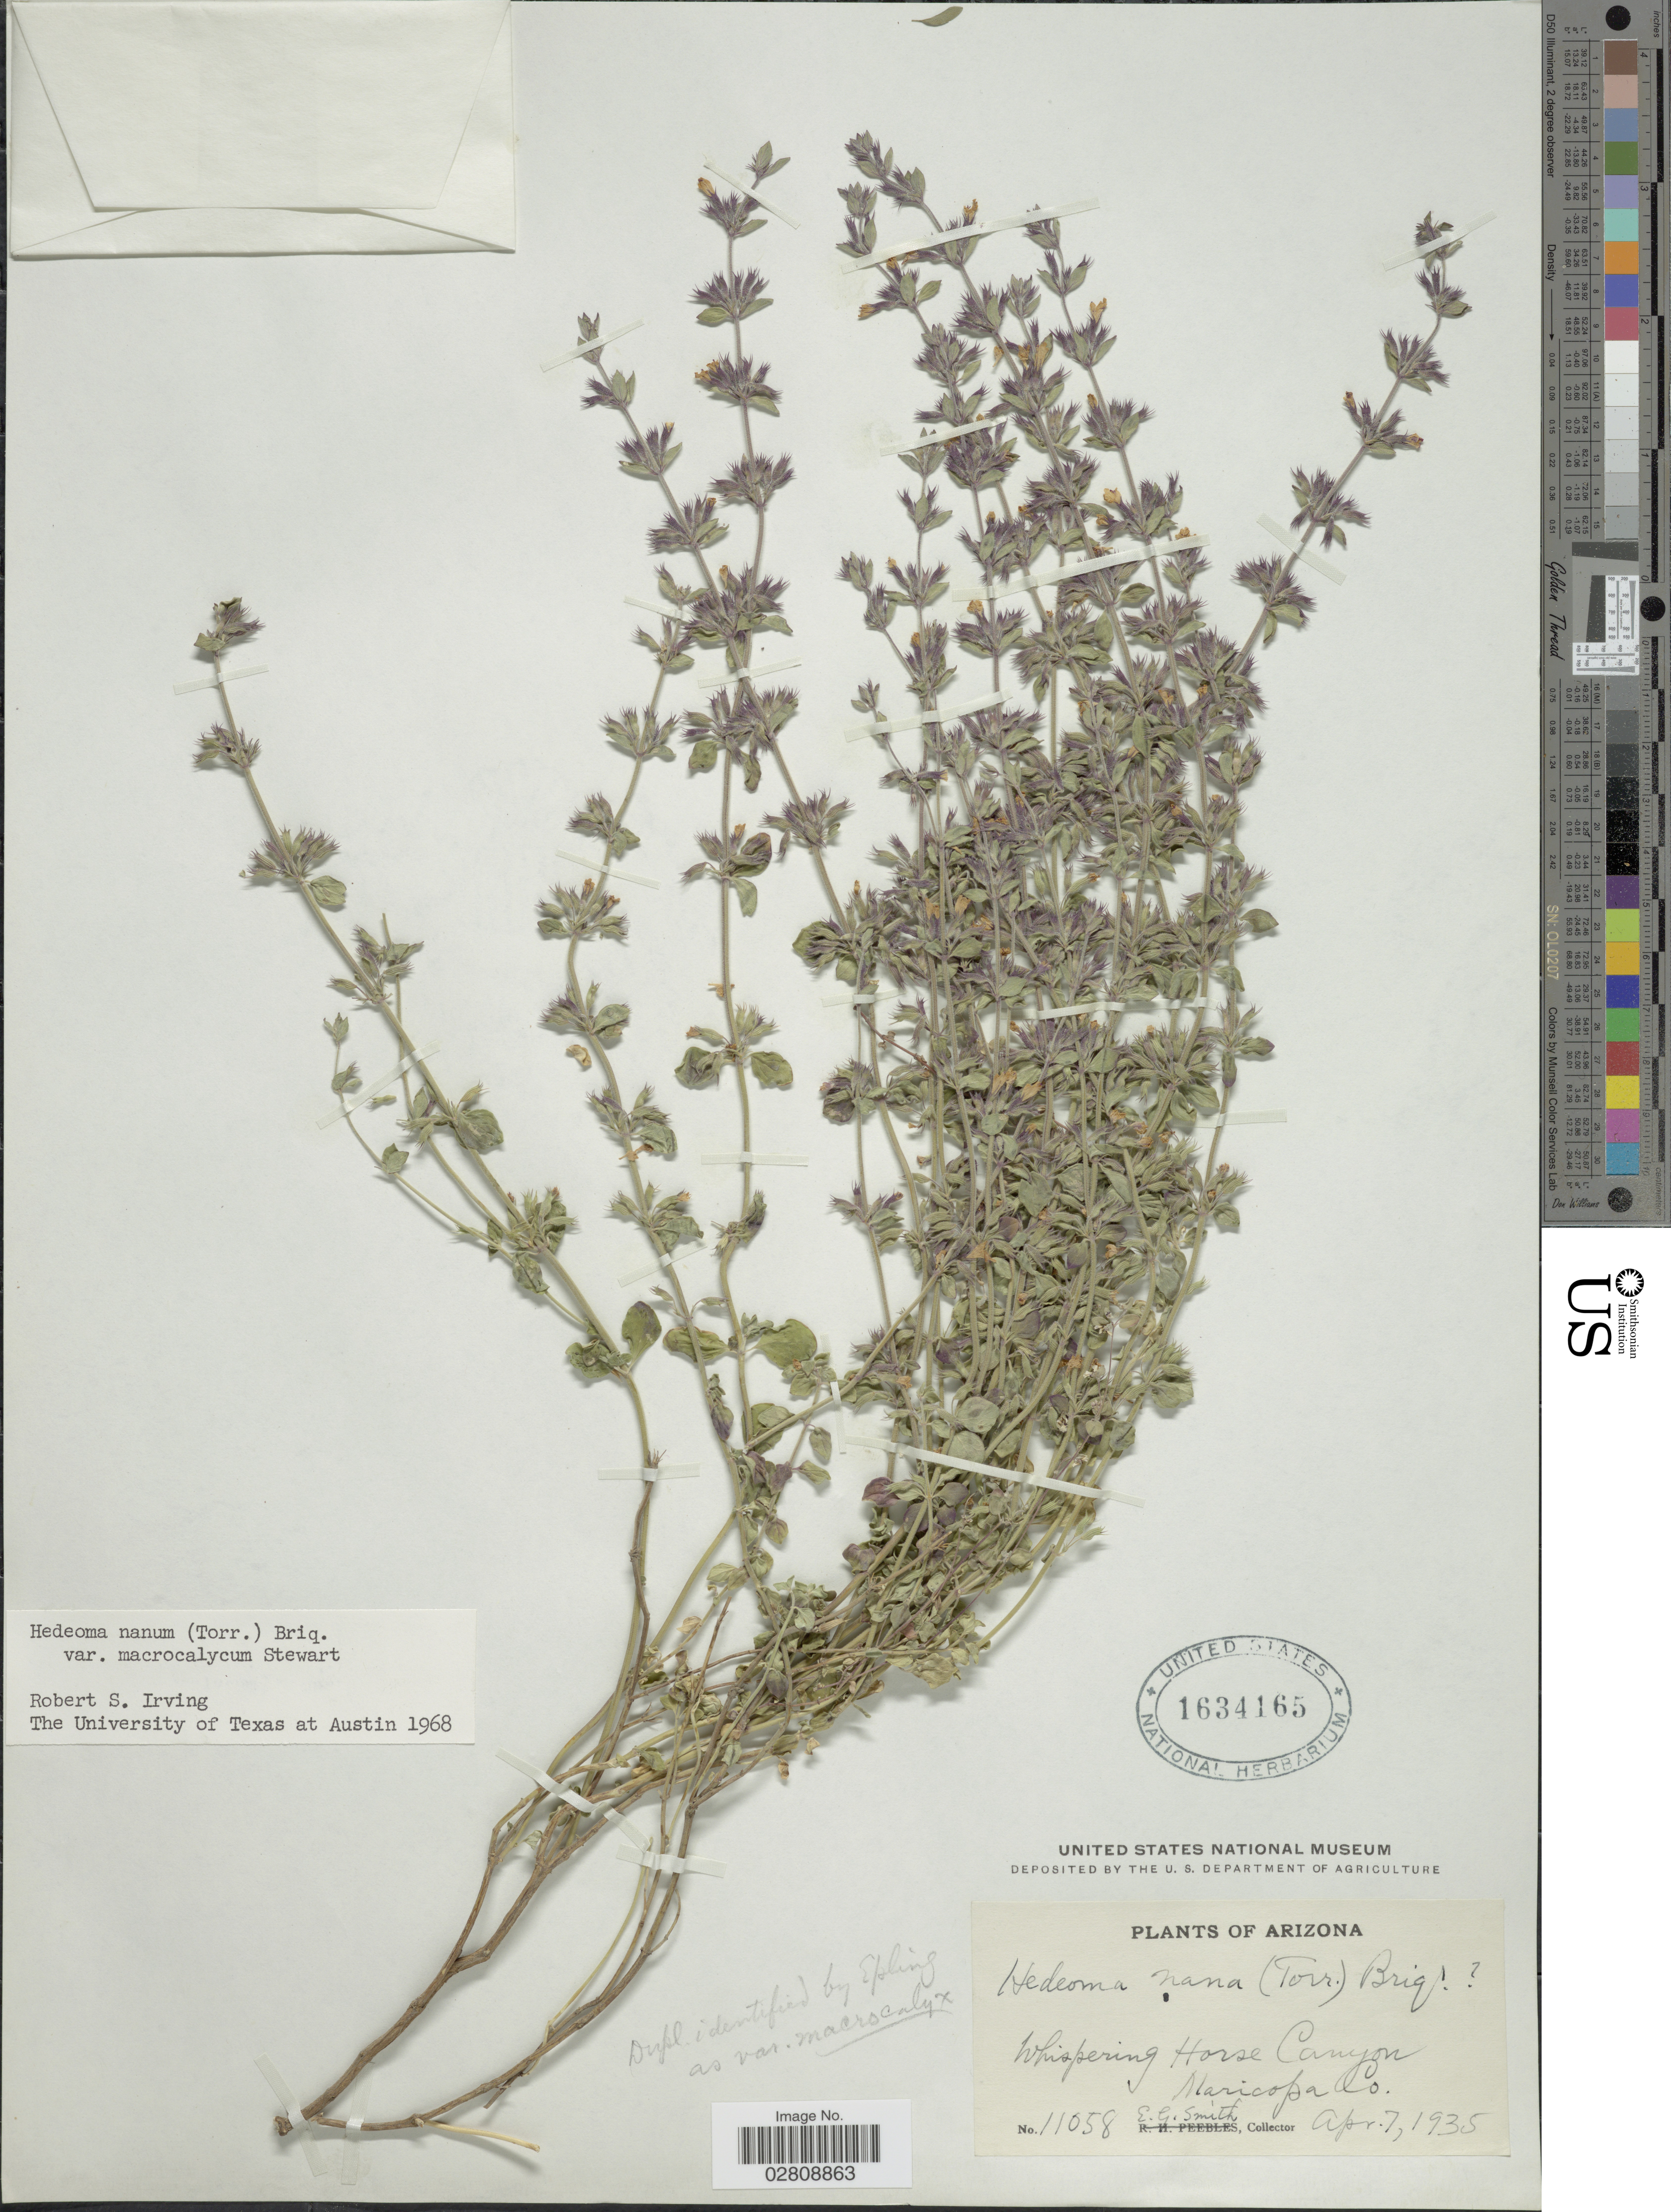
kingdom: Plantae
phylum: Tracheophyta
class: Magnoliopsida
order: Lamiales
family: Lamiaceae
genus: Hedeoma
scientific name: Hedeoma nana subsp. macrocalyx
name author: W.S. Stewart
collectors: E. G. Smith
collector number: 11058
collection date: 1935-04-07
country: United States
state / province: Arizona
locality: Whispering Horse Canyon, Maricopa Co.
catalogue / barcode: US 1634165